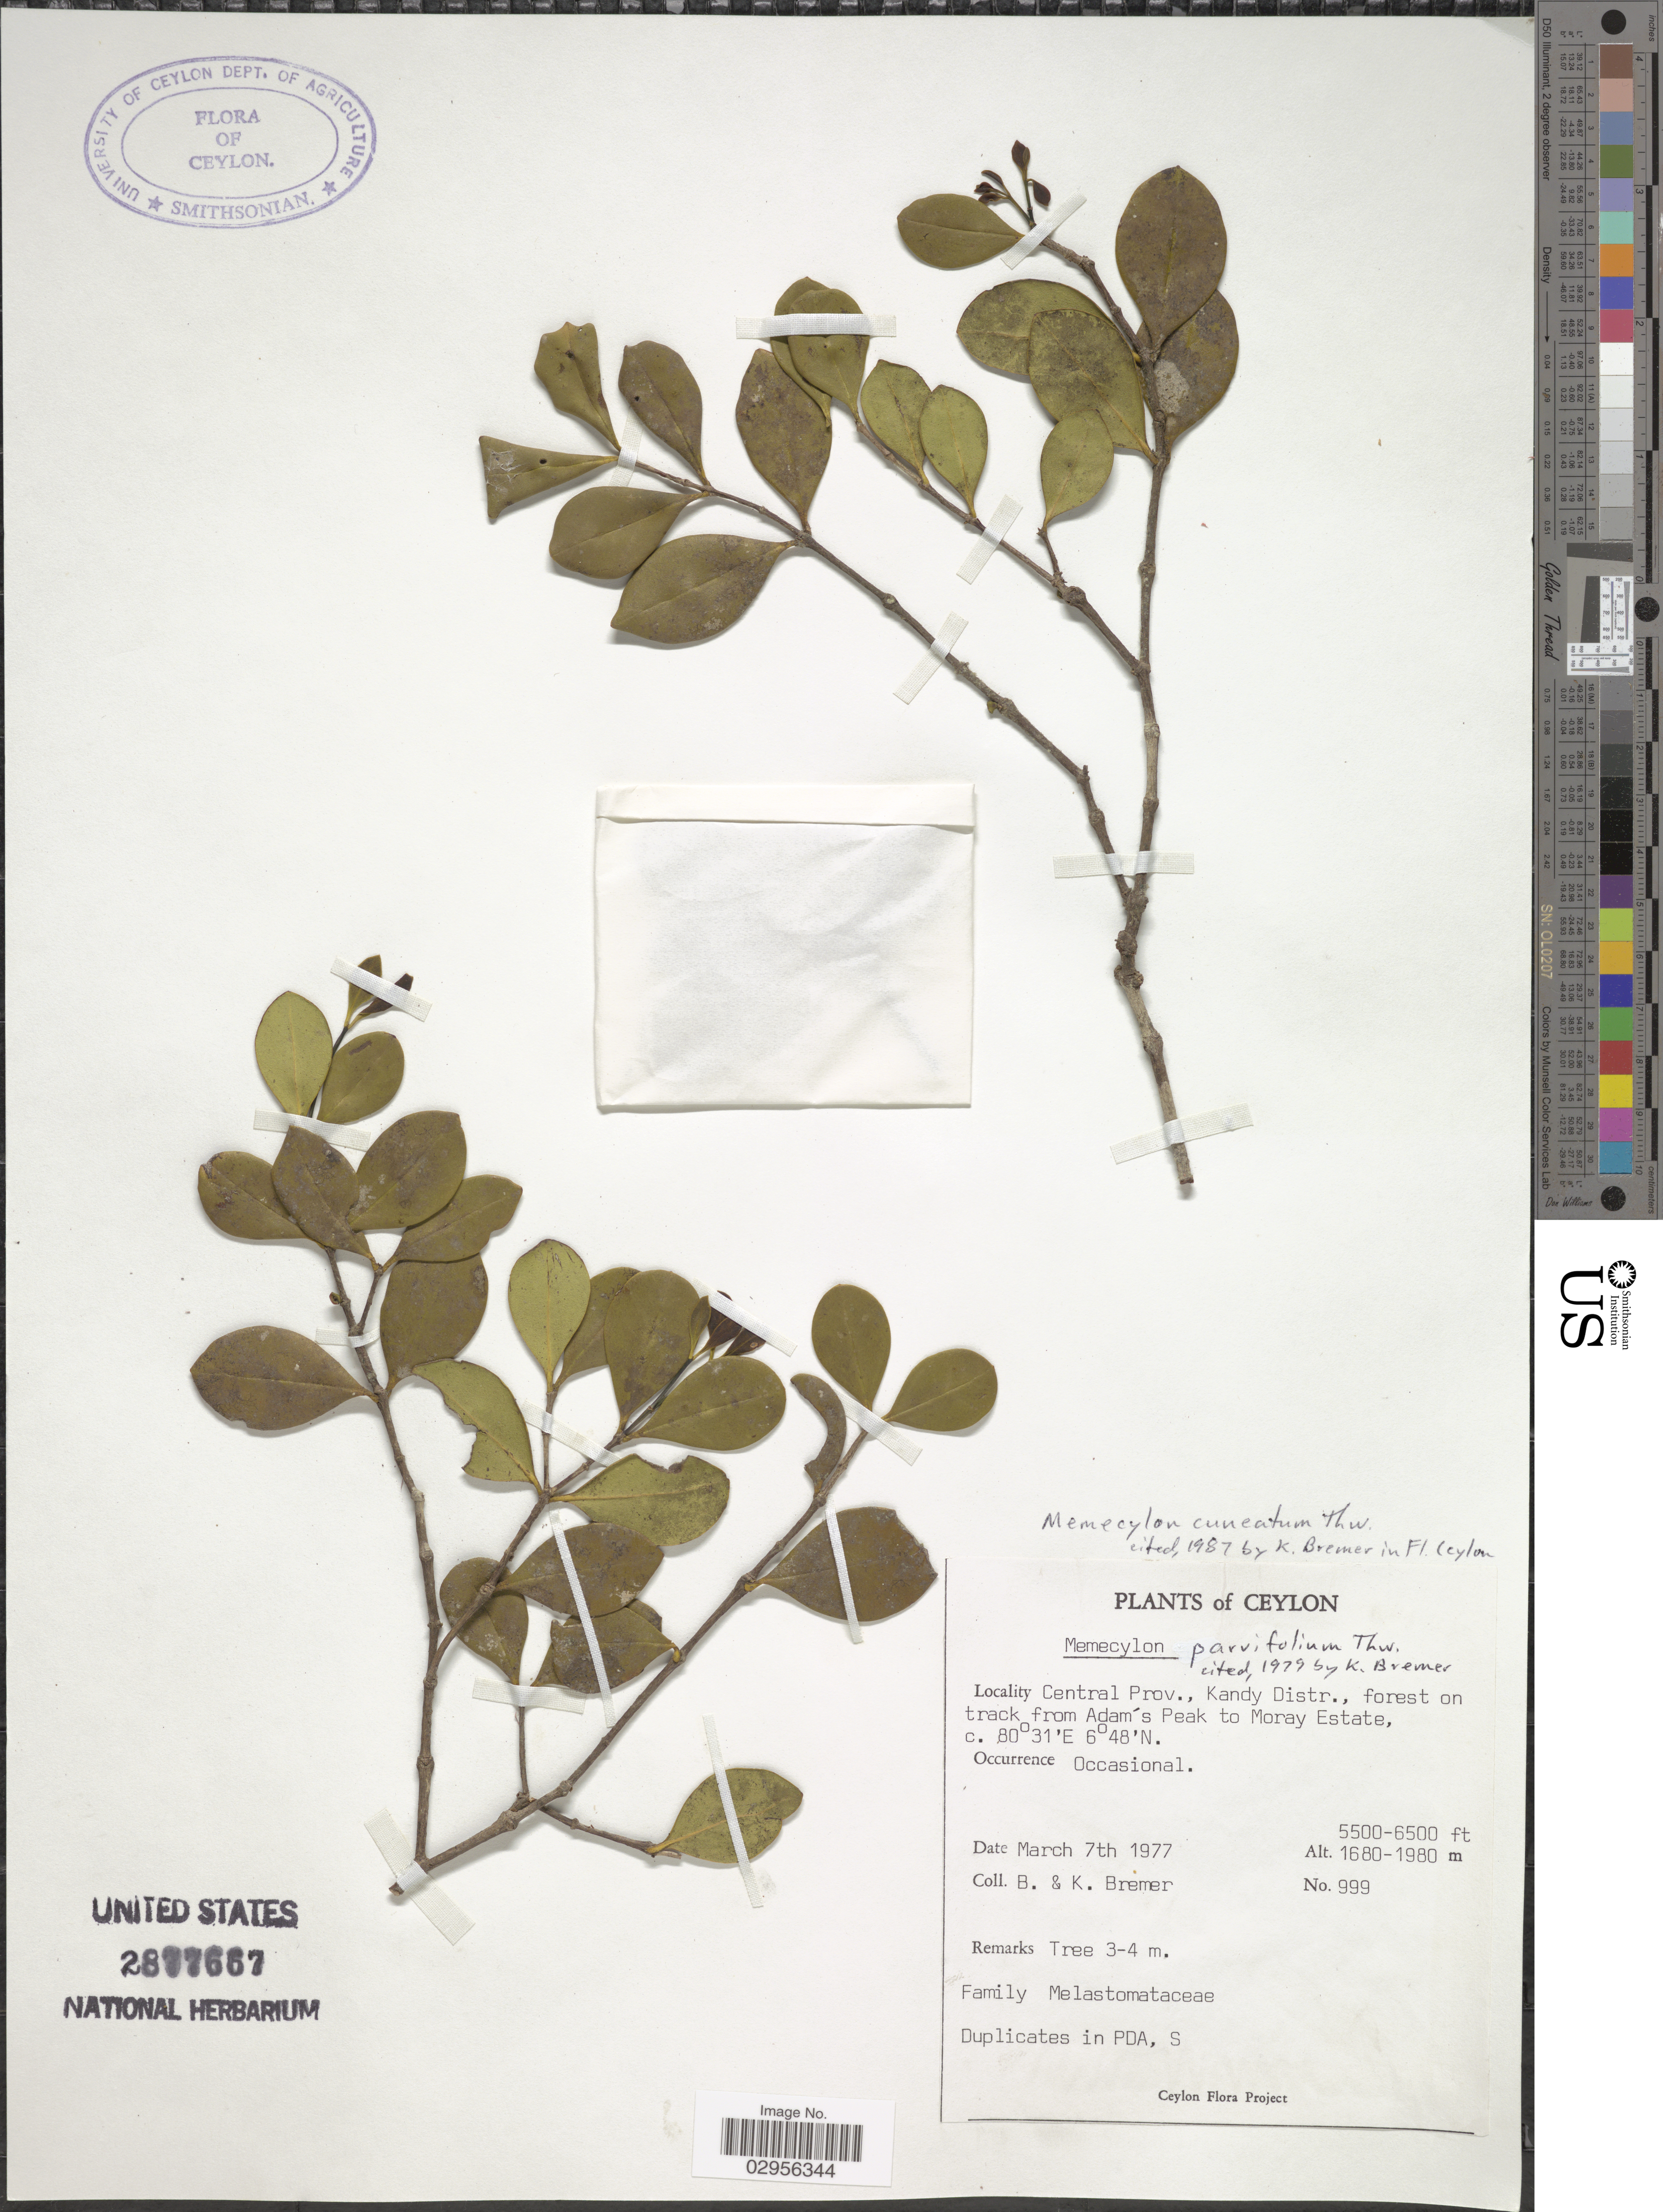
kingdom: Plantae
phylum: Tracheophyta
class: Magnoliopsida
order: Myrtales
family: Melastomataceae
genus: Memecylon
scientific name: Memecylon cuneatum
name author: Thwaites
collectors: B. Bremer & K. Bremer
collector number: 999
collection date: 1977-03-07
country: Sri Lanka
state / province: Central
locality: Ceylon. Kandy Distr., forest on track from Adam's Peak to Moray Estate.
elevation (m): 1676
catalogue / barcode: US 2877667